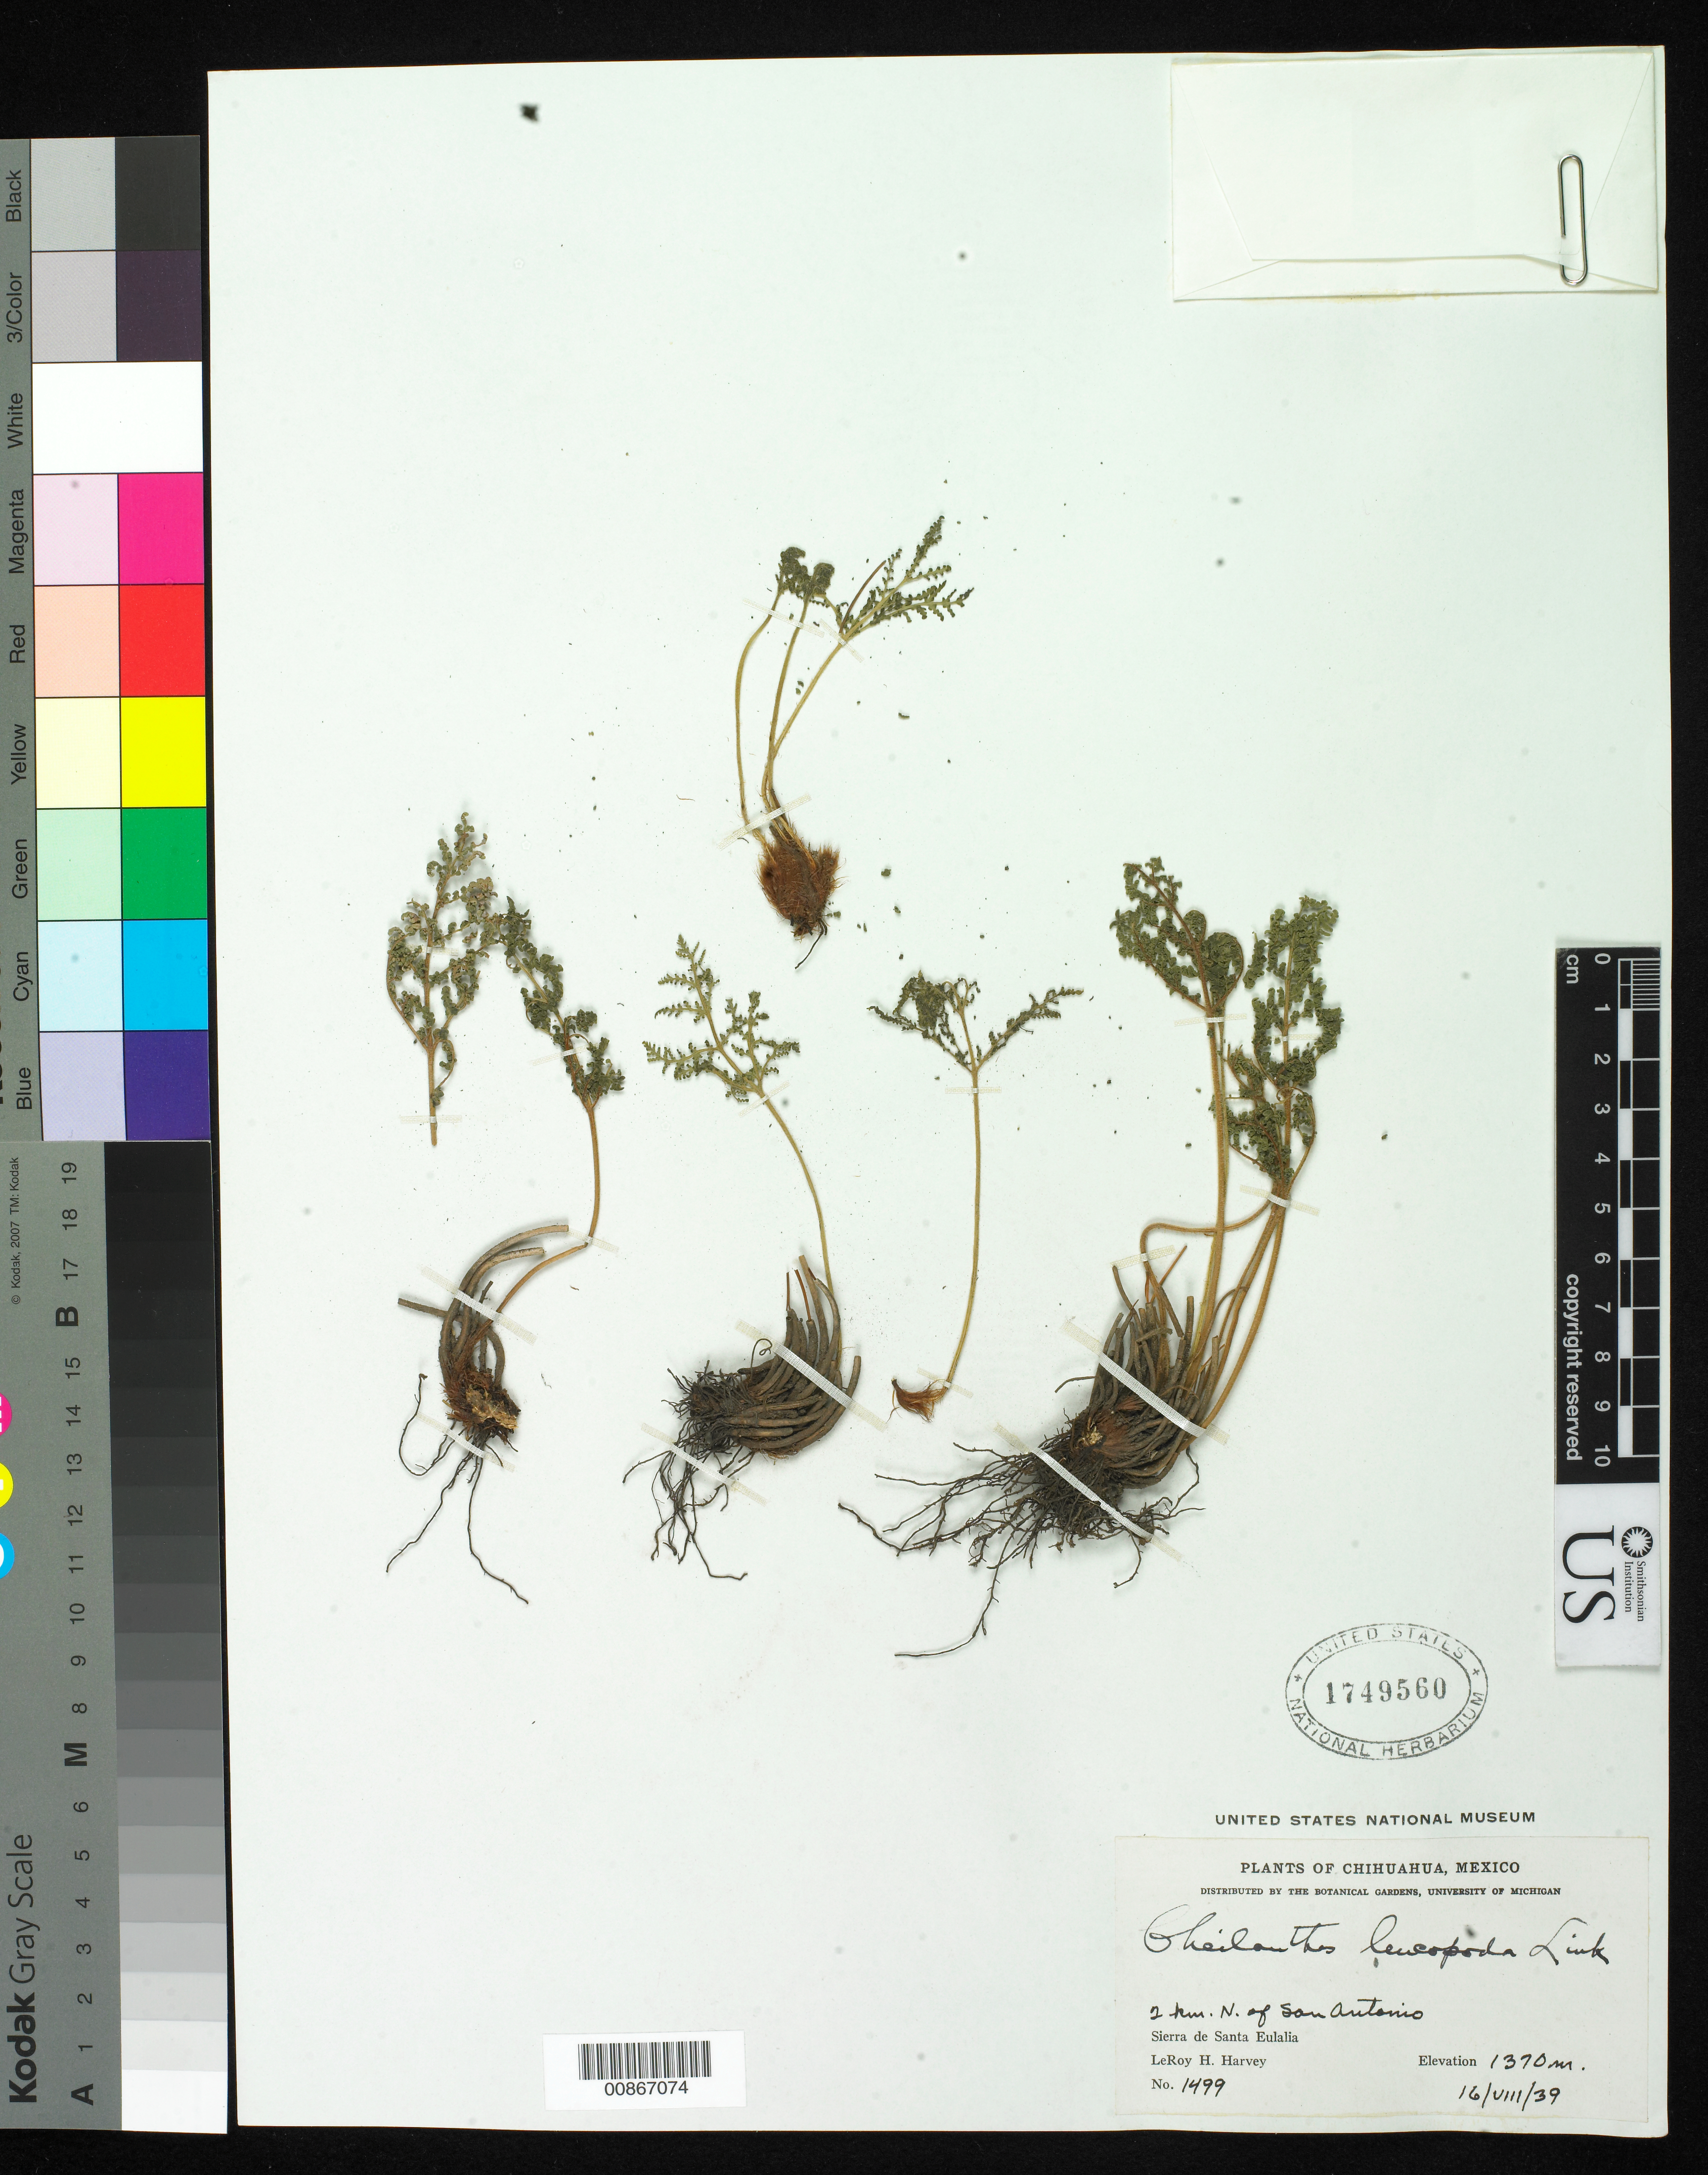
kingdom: Plantae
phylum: Tracheophyta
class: Polypodiopsida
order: Polypodiales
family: Pteridaceae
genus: Cheilanthes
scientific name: Cheilanthes leucopoda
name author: Link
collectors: L. H. Harvey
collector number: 1499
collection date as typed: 16 Aug 1939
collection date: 1939-08-16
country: Mexico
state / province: Chihuahua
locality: Sierra de Santa Eulalia, 2 km. N of San Antonio, Chihuahua.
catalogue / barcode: US 1749560